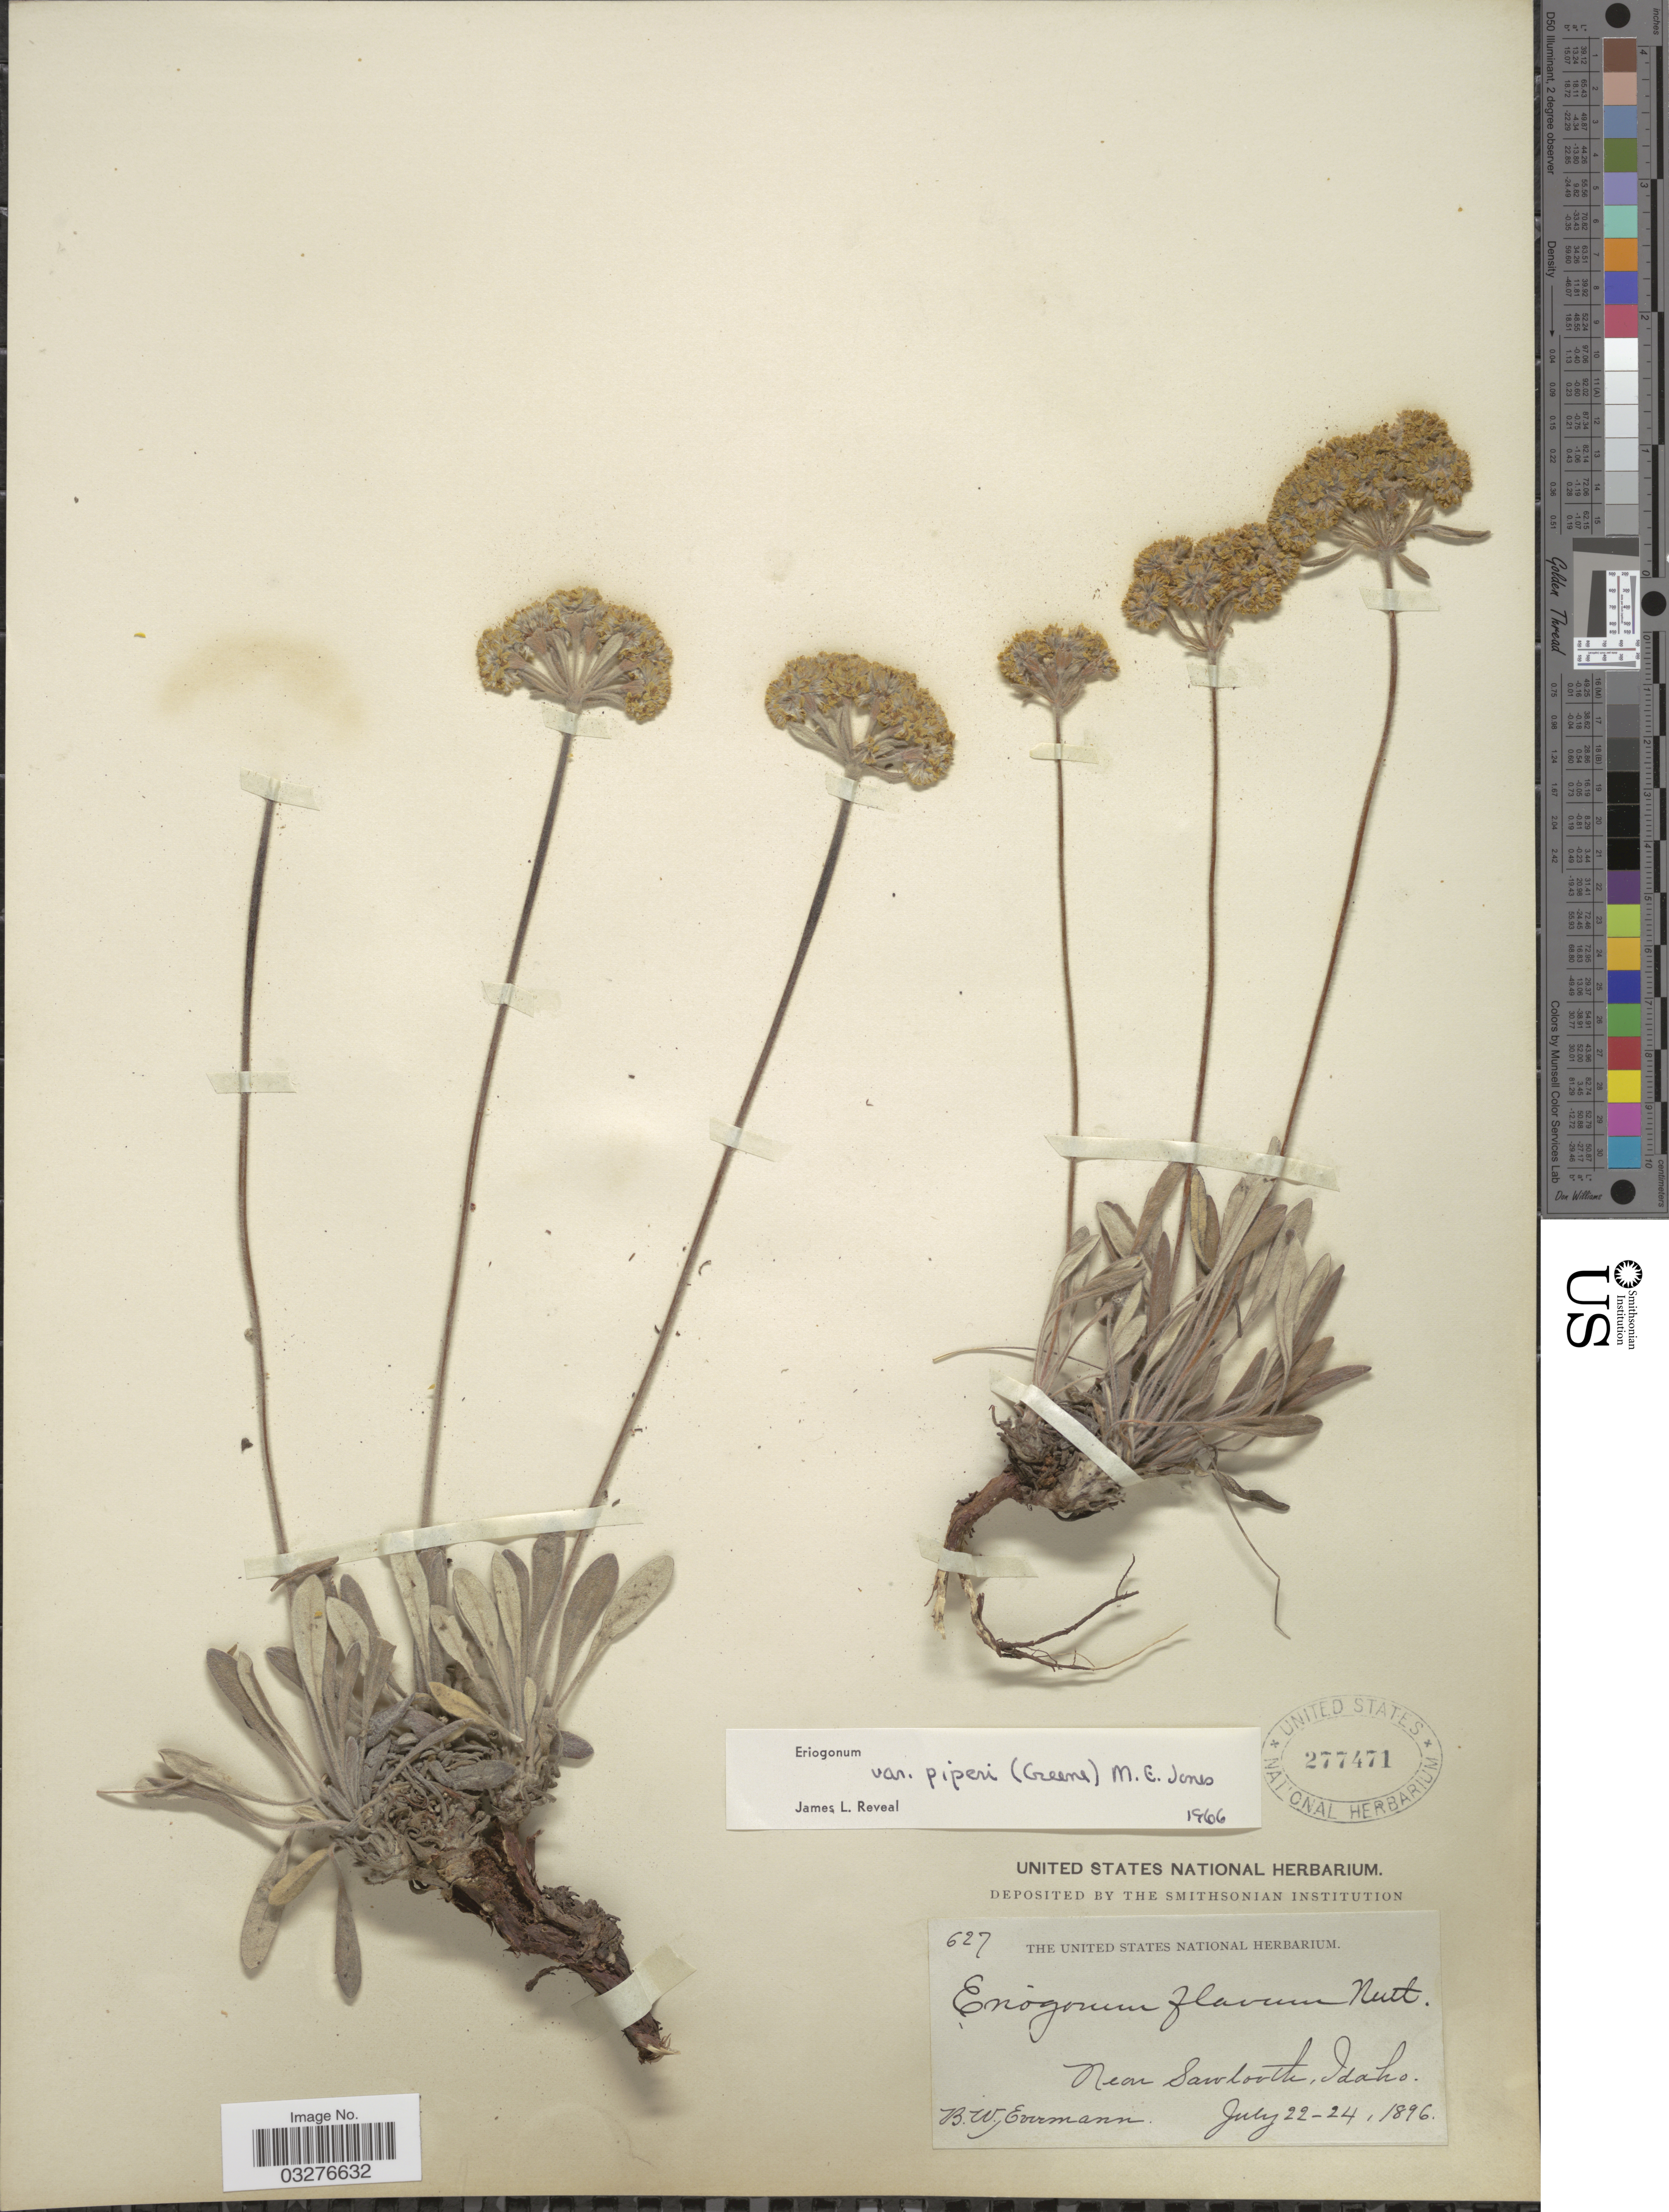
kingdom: Plantae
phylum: Tracheophyta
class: Magnoliopsida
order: Caryophyllales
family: Polygonaceae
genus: Eriogonum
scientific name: Eriogonum flavum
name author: Nutt. ex Benth.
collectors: B. W. Evermann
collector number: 627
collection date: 1896-07-22/1896-07-24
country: United States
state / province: Idaho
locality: Near Sawtooth.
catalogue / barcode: US 277471